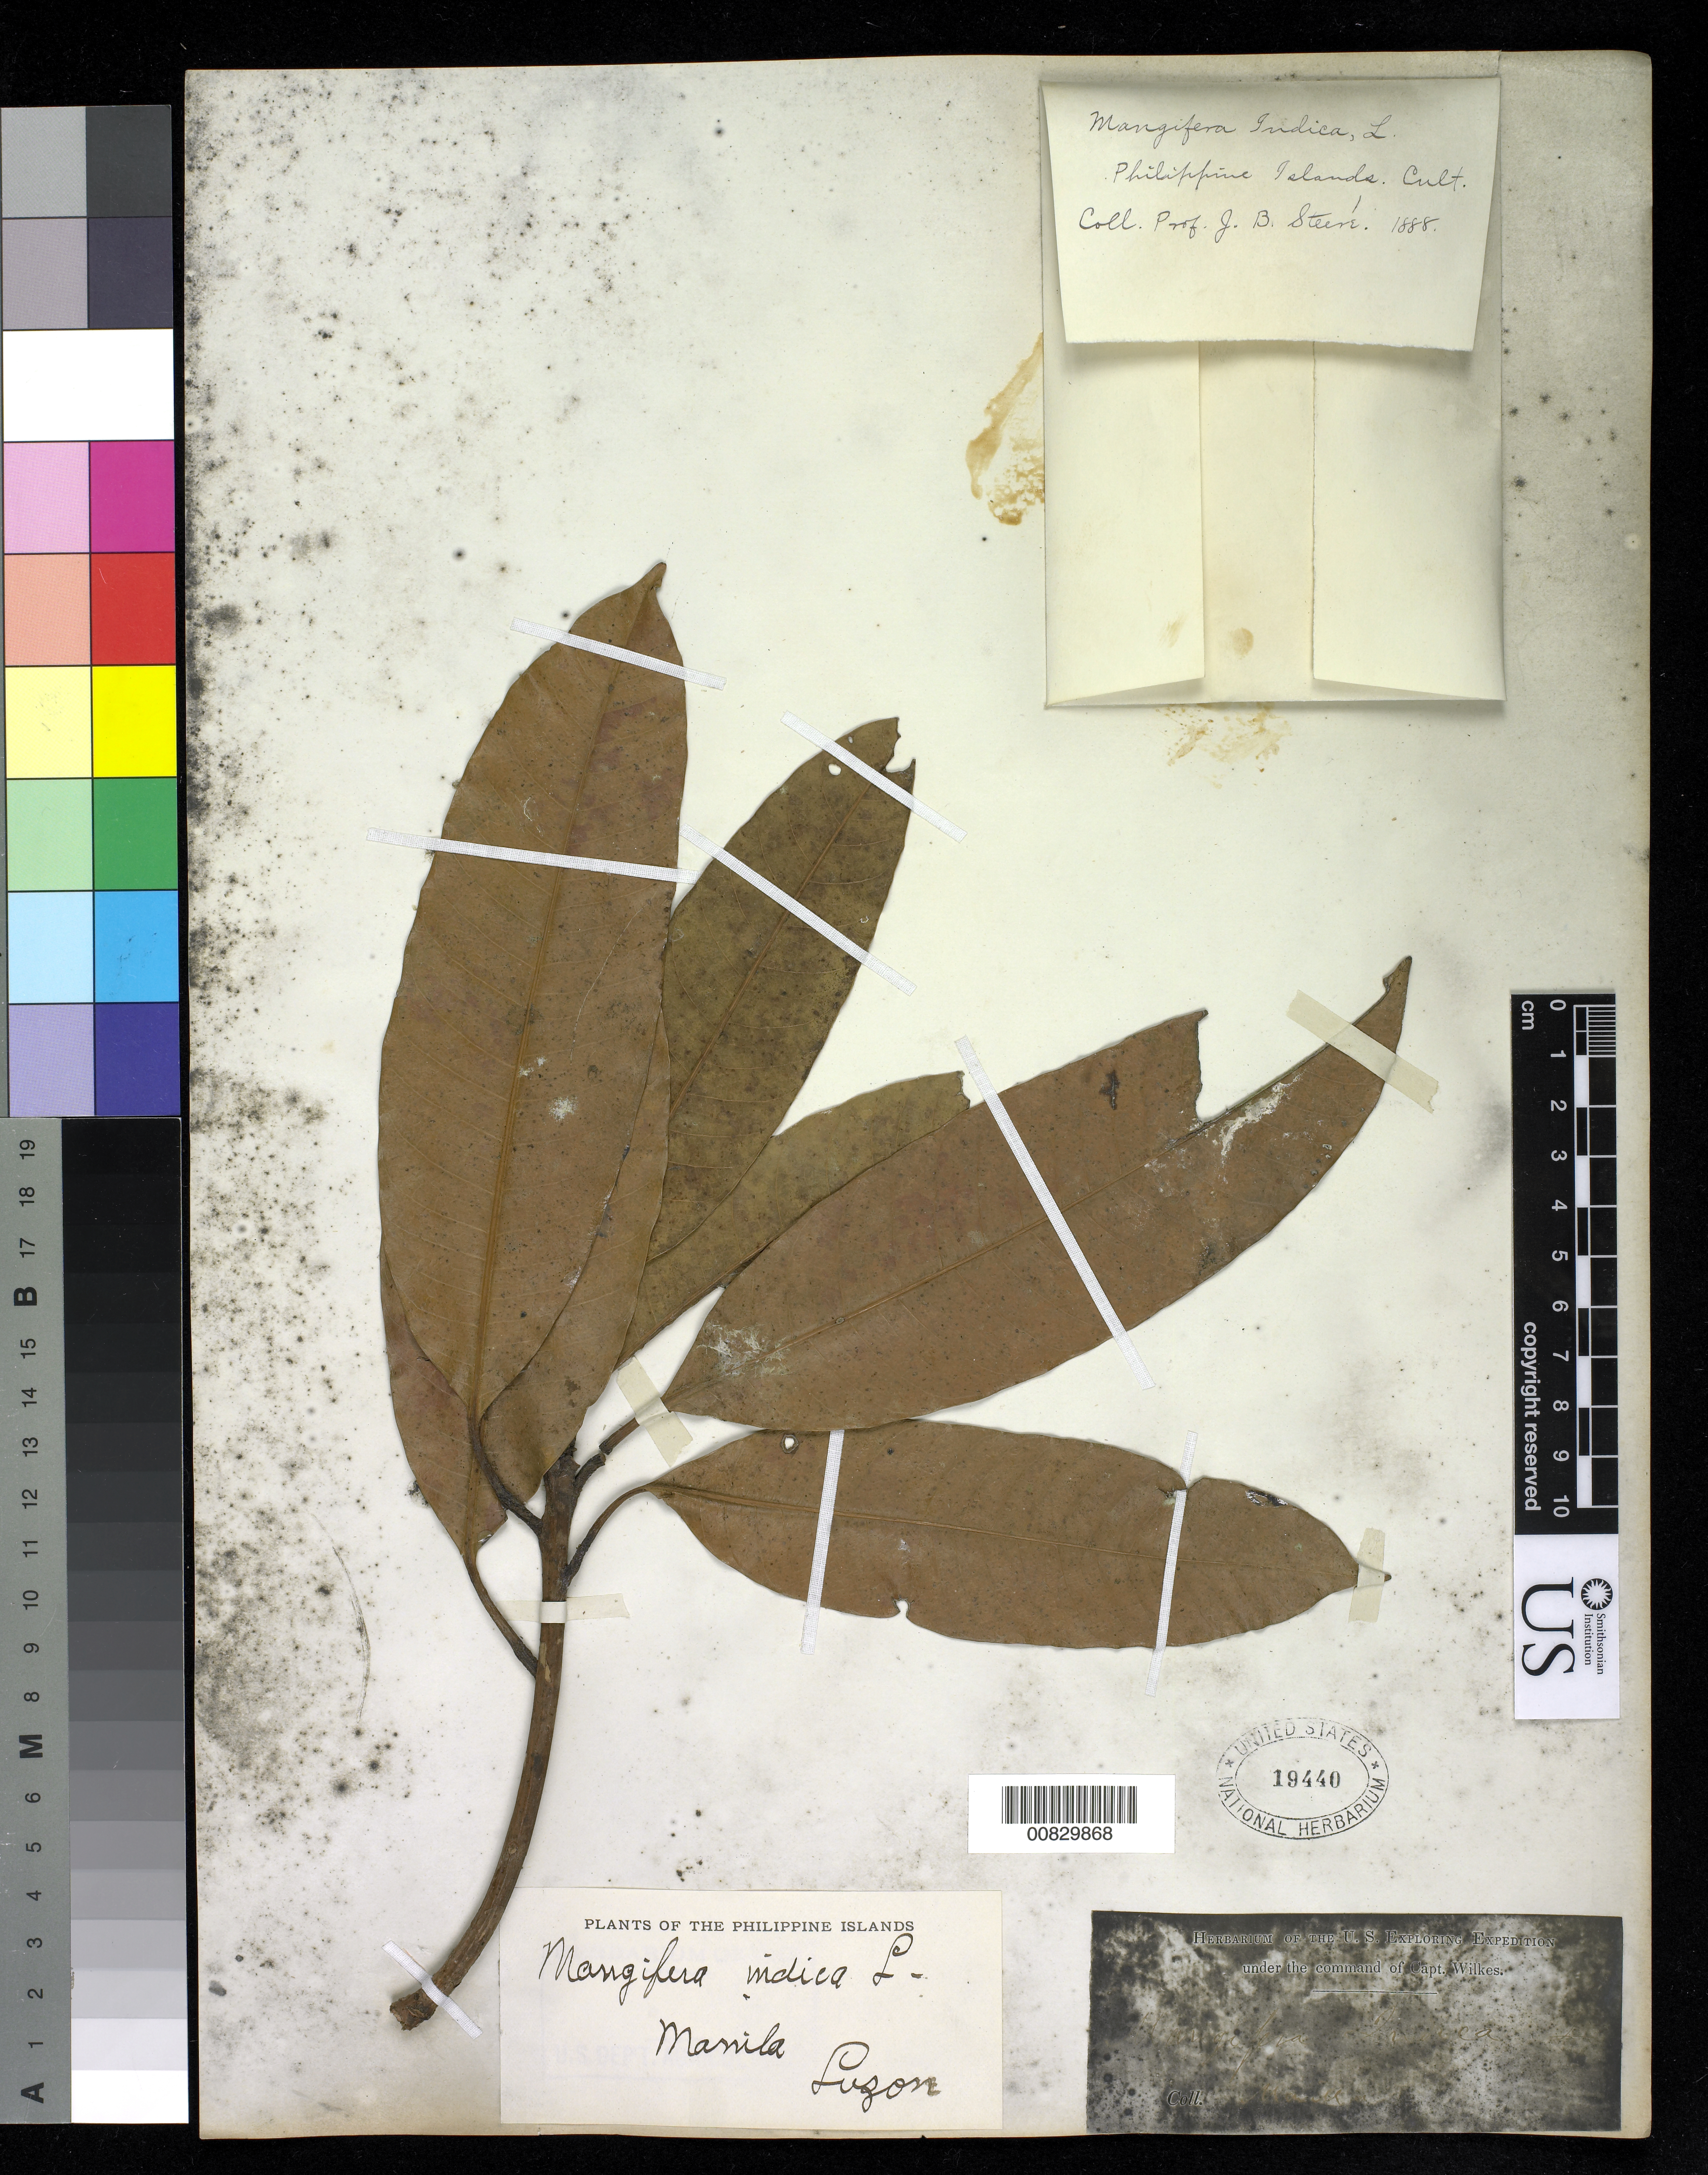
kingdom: Plantae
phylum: Tracheophyta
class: Magnoliopsida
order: Sapindales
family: Anacardiaceae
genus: Mangifera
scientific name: Mangifera indica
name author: L.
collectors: Wilkes Explor. Exped.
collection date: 1838/1842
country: Philippines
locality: Manilla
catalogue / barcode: US 19440